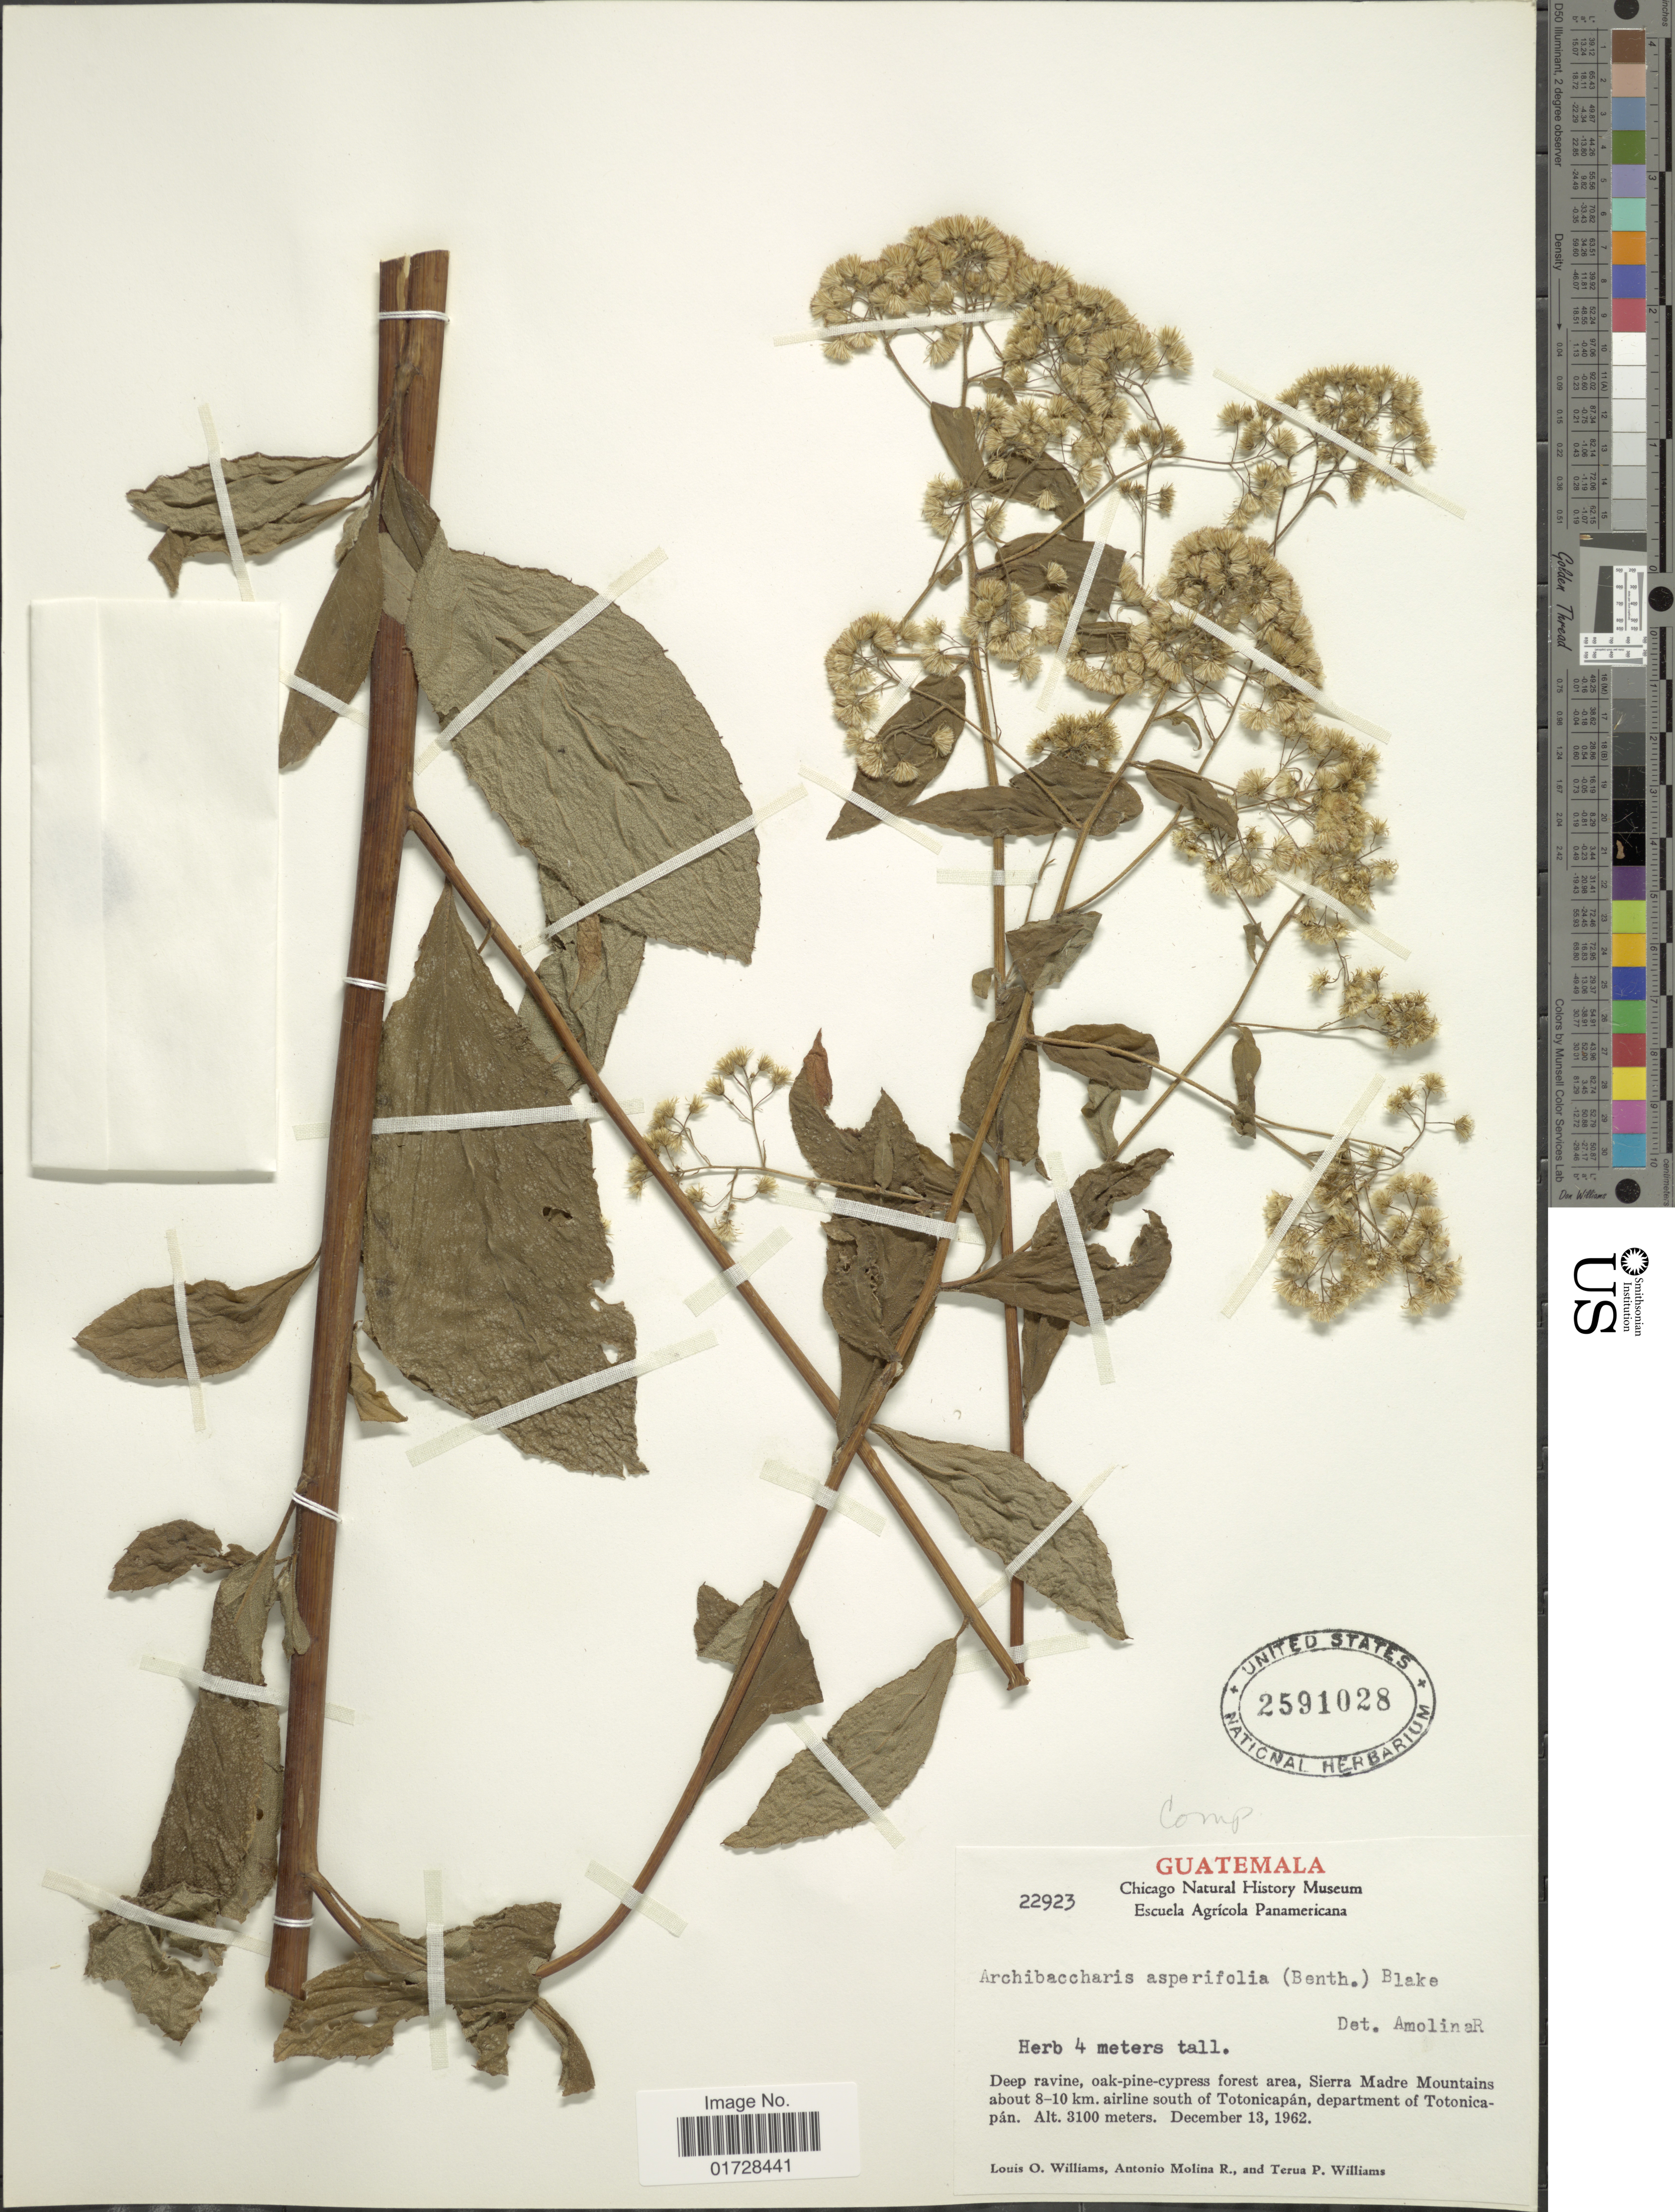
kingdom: Plantae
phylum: Tracheophyta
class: Magnoliopsida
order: Asterales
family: Asteraceae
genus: Archibaccharis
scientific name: Archibaccharis asperifolia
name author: (Benth.) S.F. Blake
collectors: L. O. Williams, A. Molina R. & T. P. Williams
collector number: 22923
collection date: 1962-12-13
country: Guatemala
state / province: Totonicapan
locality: Sierra Madre Mountains about 8-10 km airline south of Totonicapan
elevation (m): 3100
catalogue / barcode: US 2591028